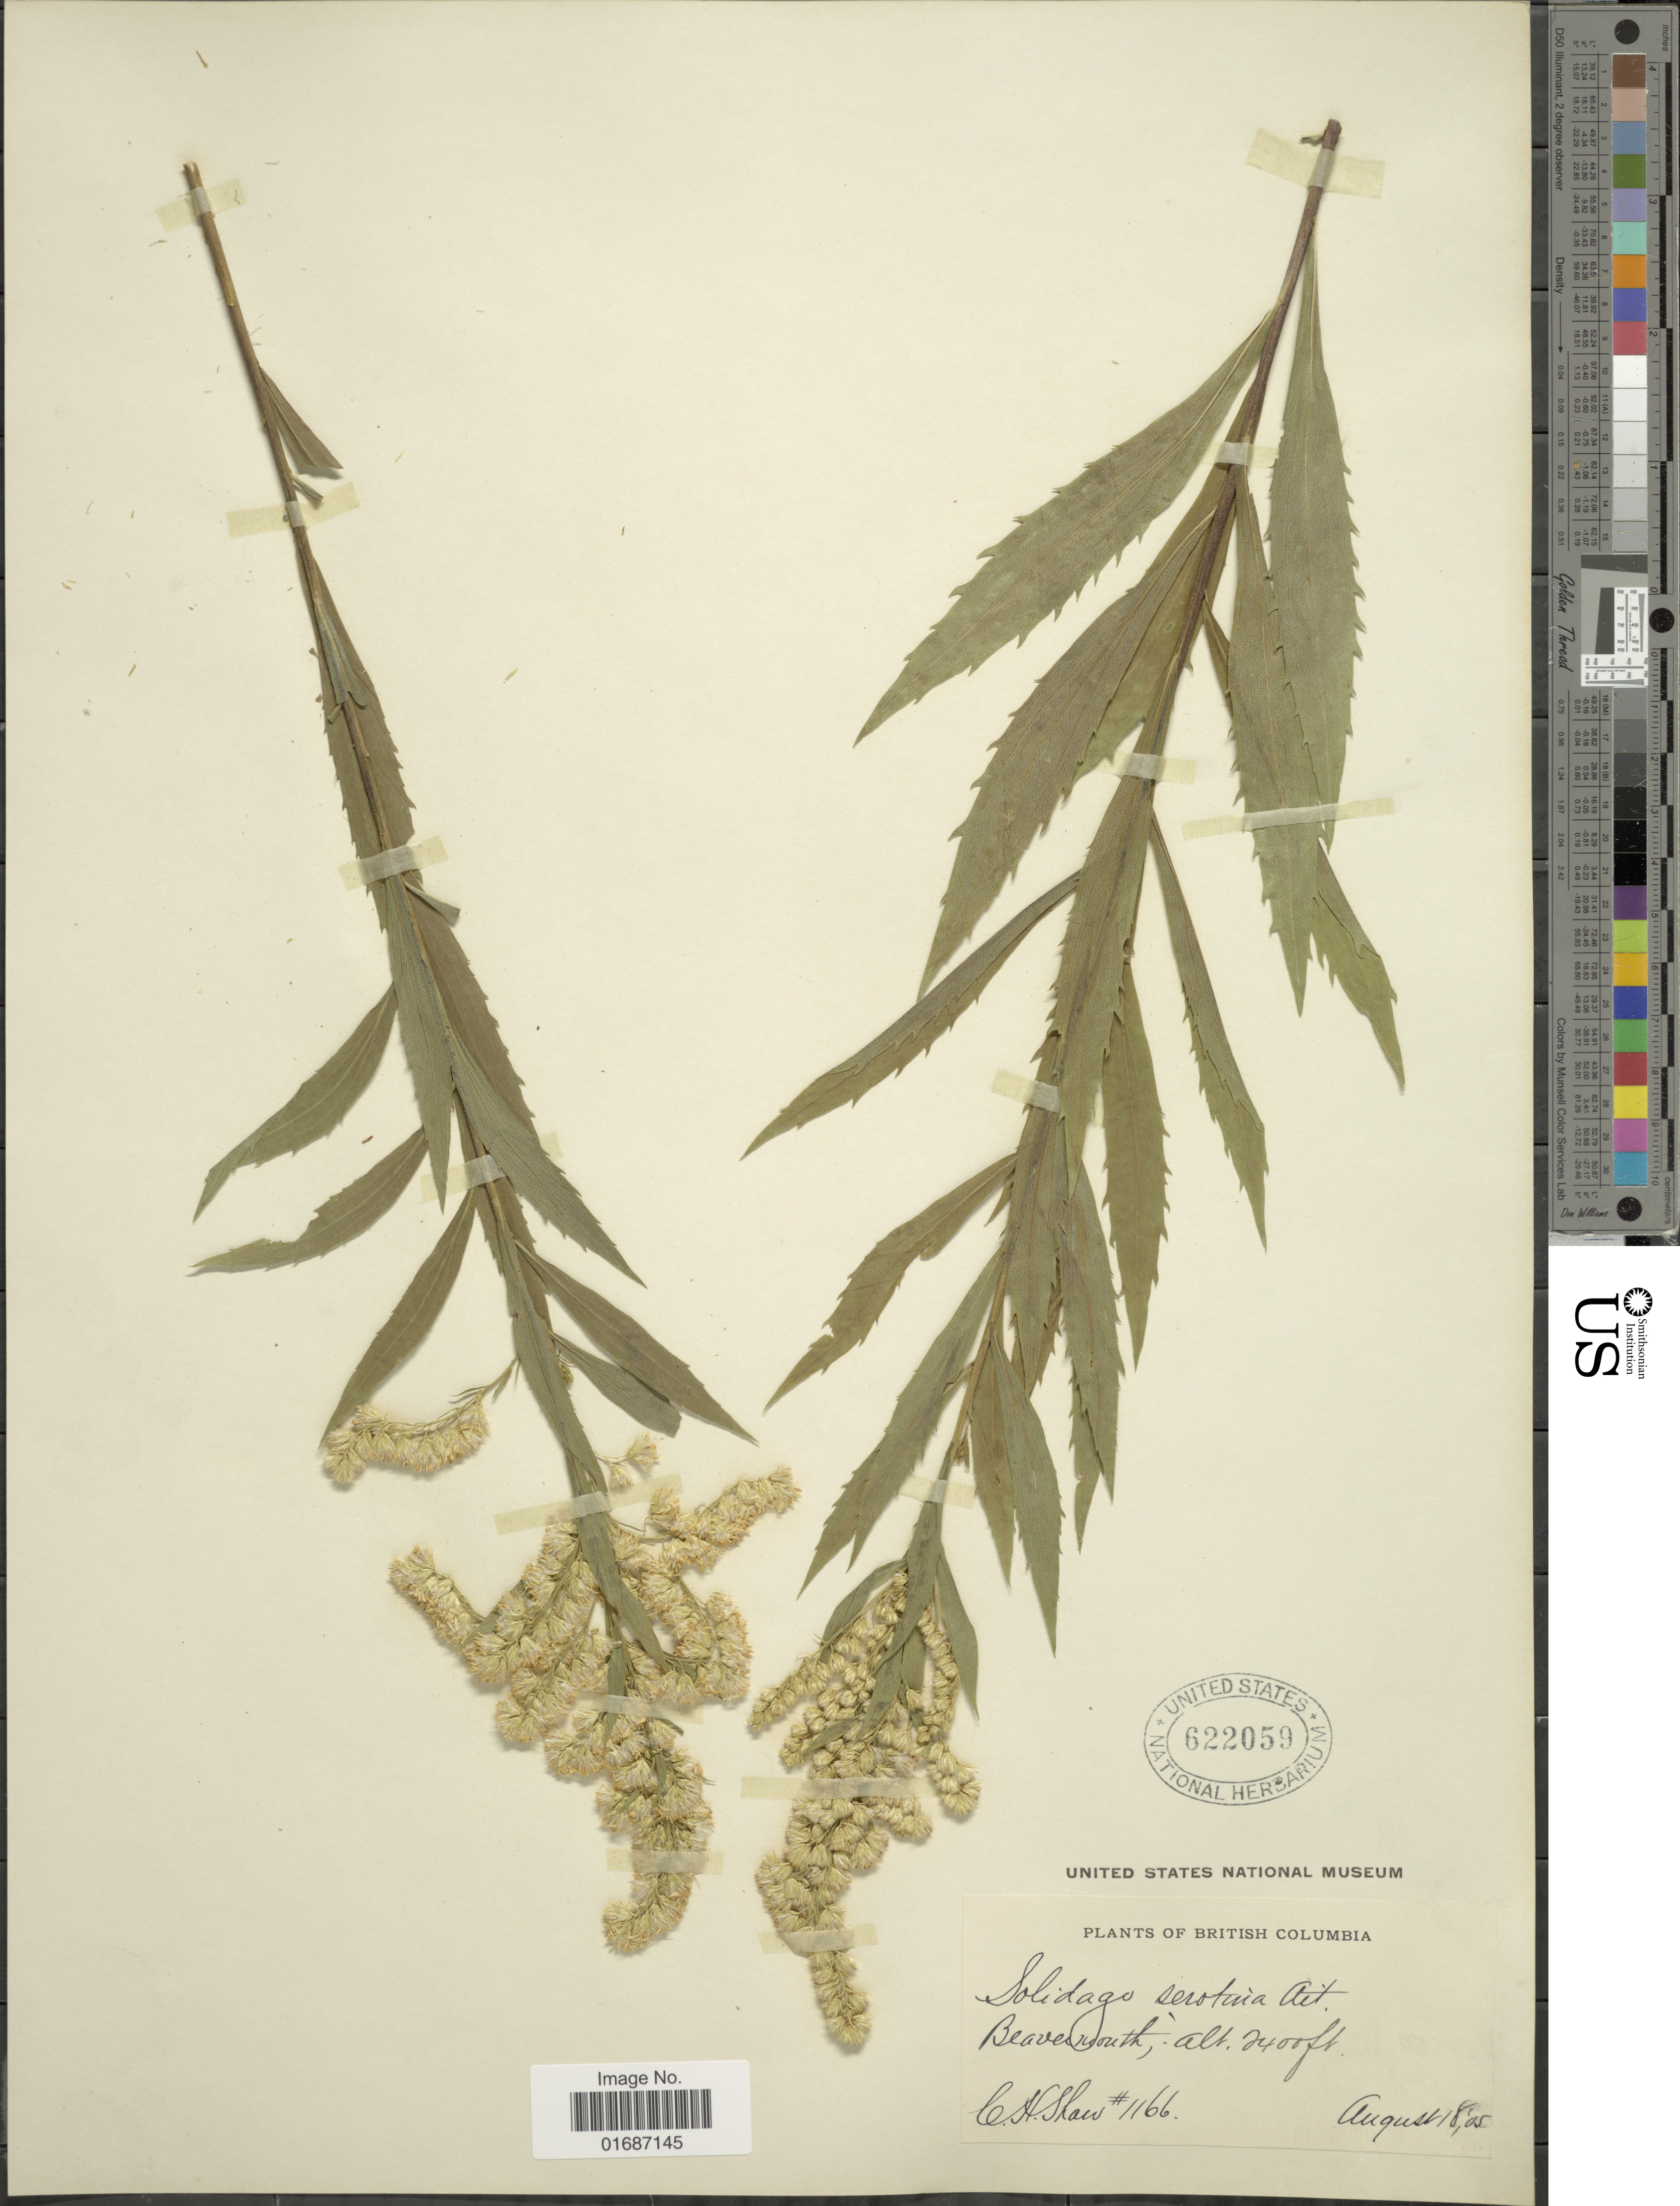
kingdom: Plantae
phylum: Tracheophyta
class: Magnoliopsida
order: Asterales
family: Asteraceae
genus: Solidago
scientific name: Solidago gigantea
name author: Aiton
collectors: C. H. Shaw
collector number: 1166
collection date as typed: Transcribed d/m/y: 18/8/5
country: Canada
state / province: British Columbia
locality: Beavermouth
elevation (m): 2256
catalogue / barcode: US 622059